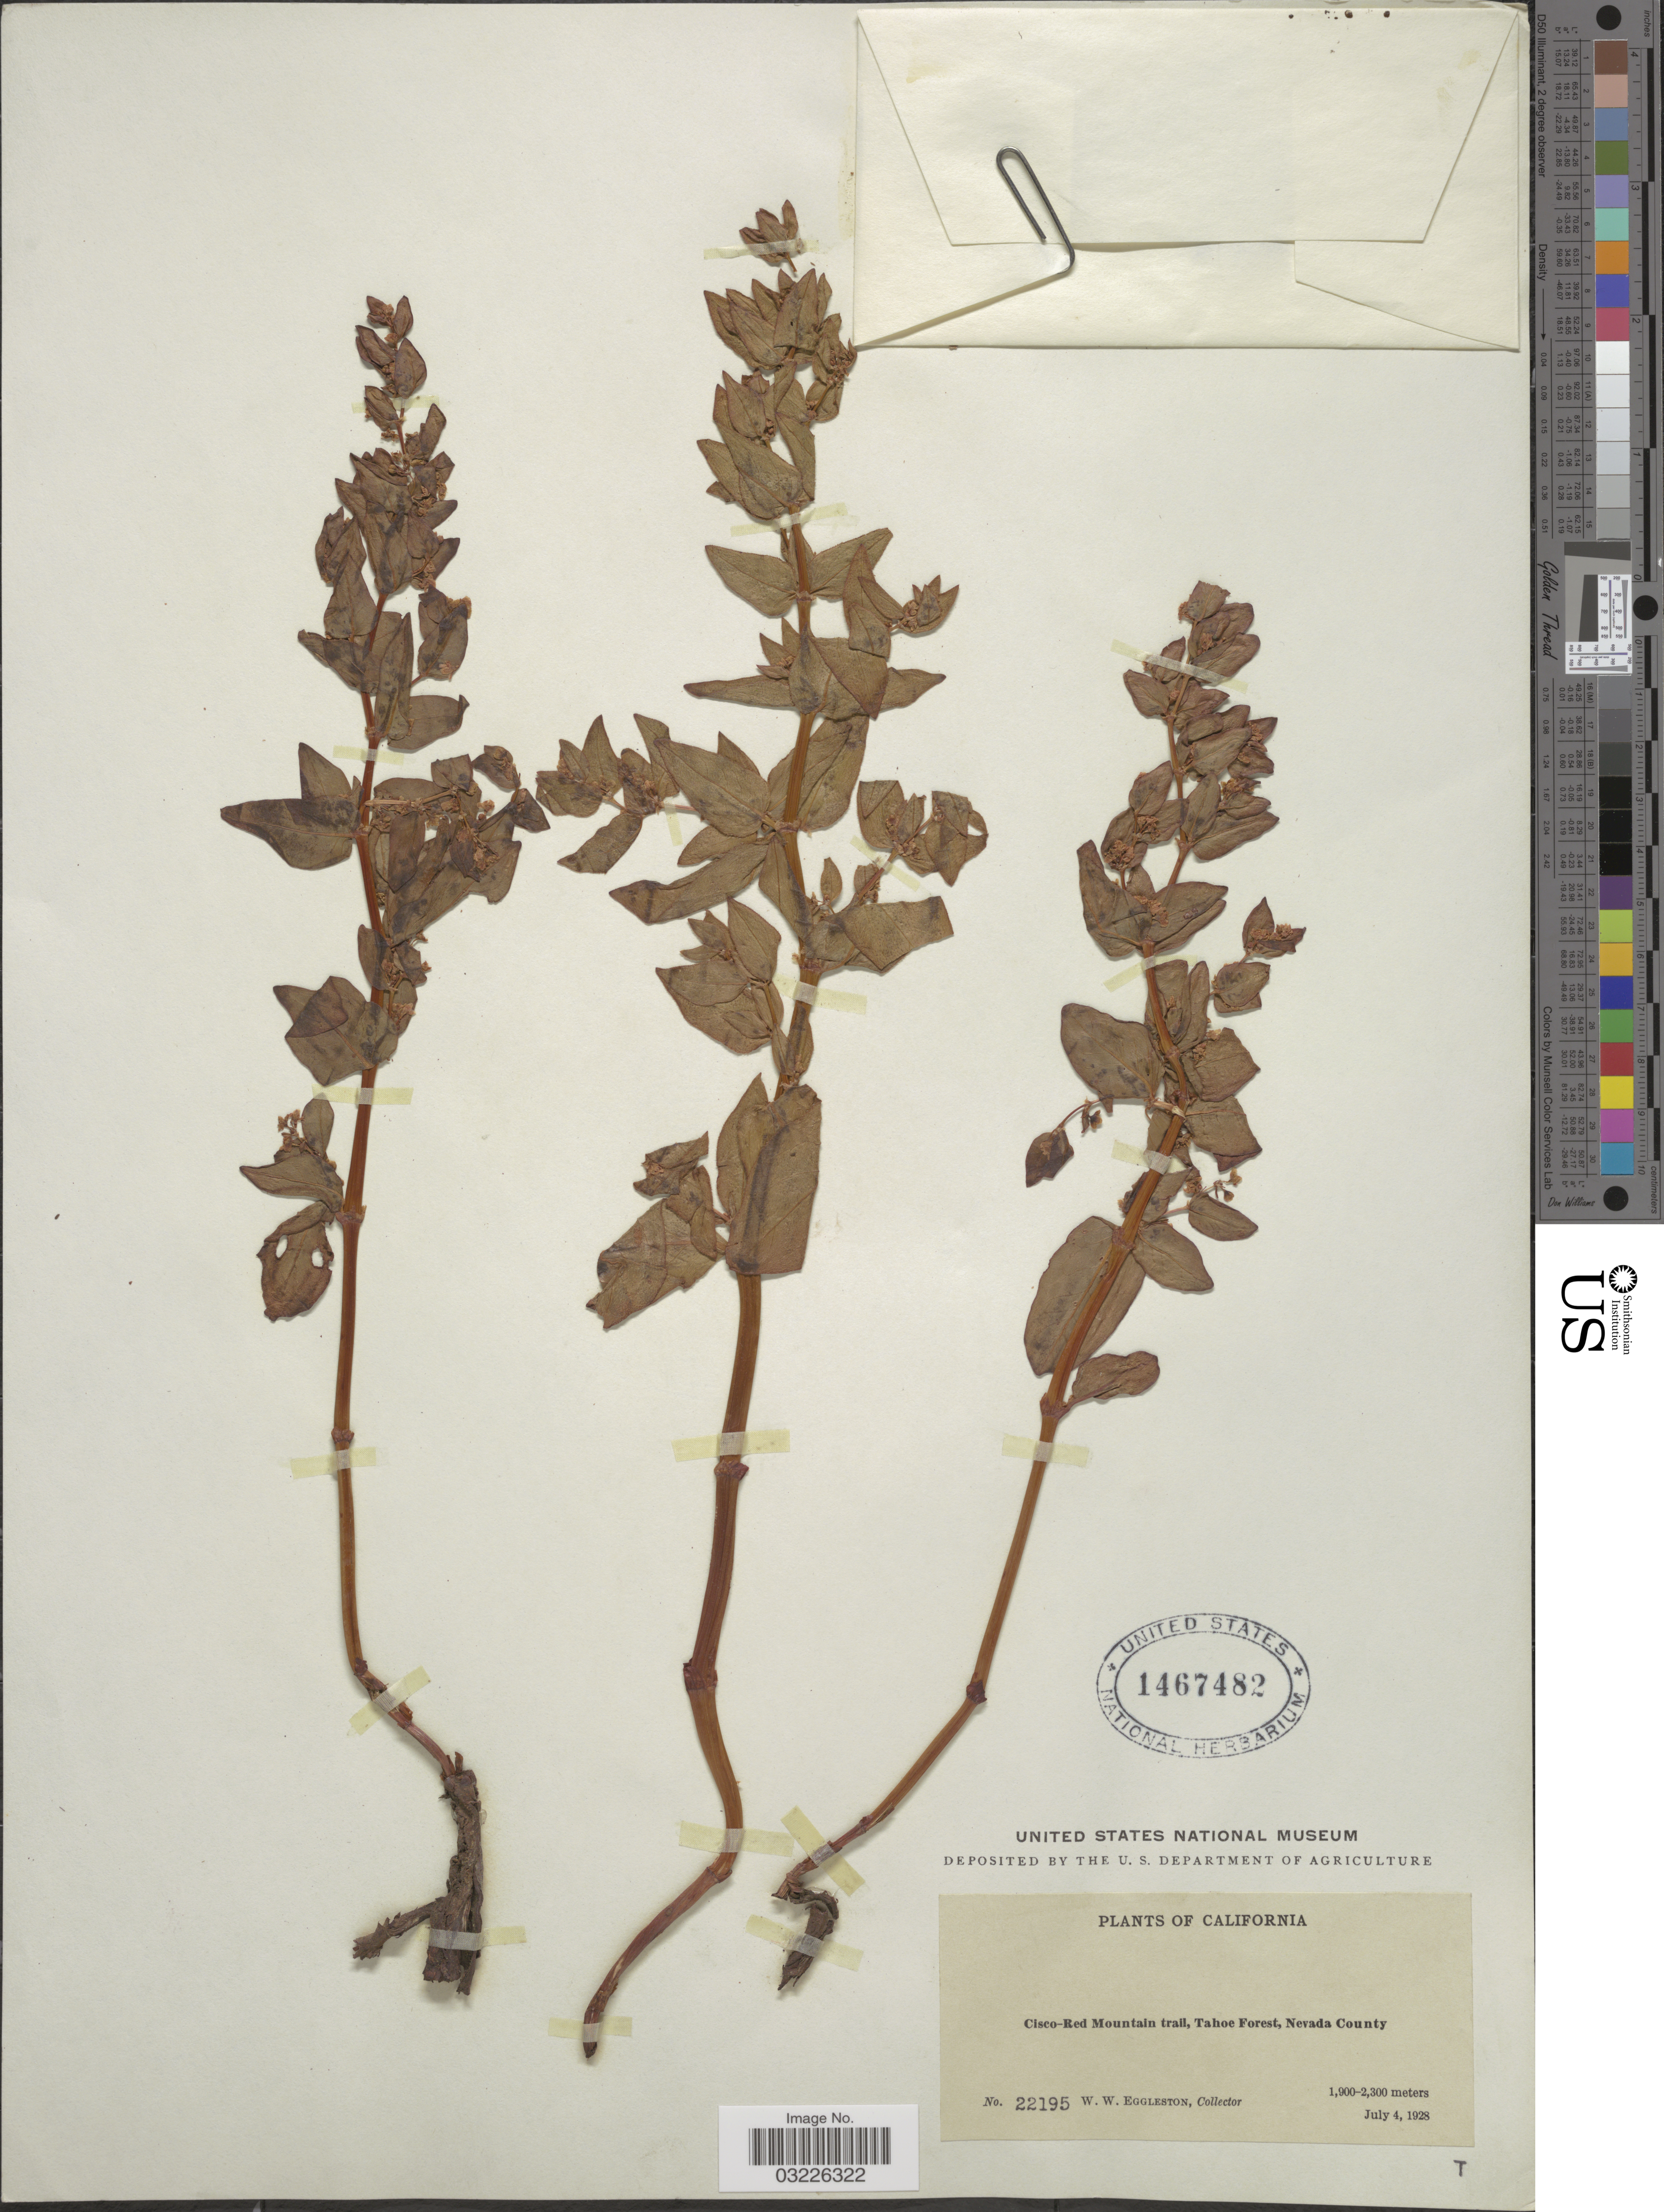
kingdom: Plantae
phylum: Tracheophyta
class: Magnoliopsida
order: Caryophyllales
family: Polygonaceae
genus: Koenigia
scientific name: Koenigia davisiae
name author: (W.H. Brewer ex A. Gray) T.M. Schust. & Reveal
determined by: Strong, Mark T., (BOT), Smithsonian Institution - National Museum of Natural History (UNITED STATES)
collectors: W. W. Eggleston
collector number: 22195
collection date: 1928-07-04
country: United States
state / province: California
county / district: Nevada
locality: Cisco-Red Mountain trail, Tahoe Forest, Nevada County.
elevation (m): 1900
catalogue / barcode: US 1467482